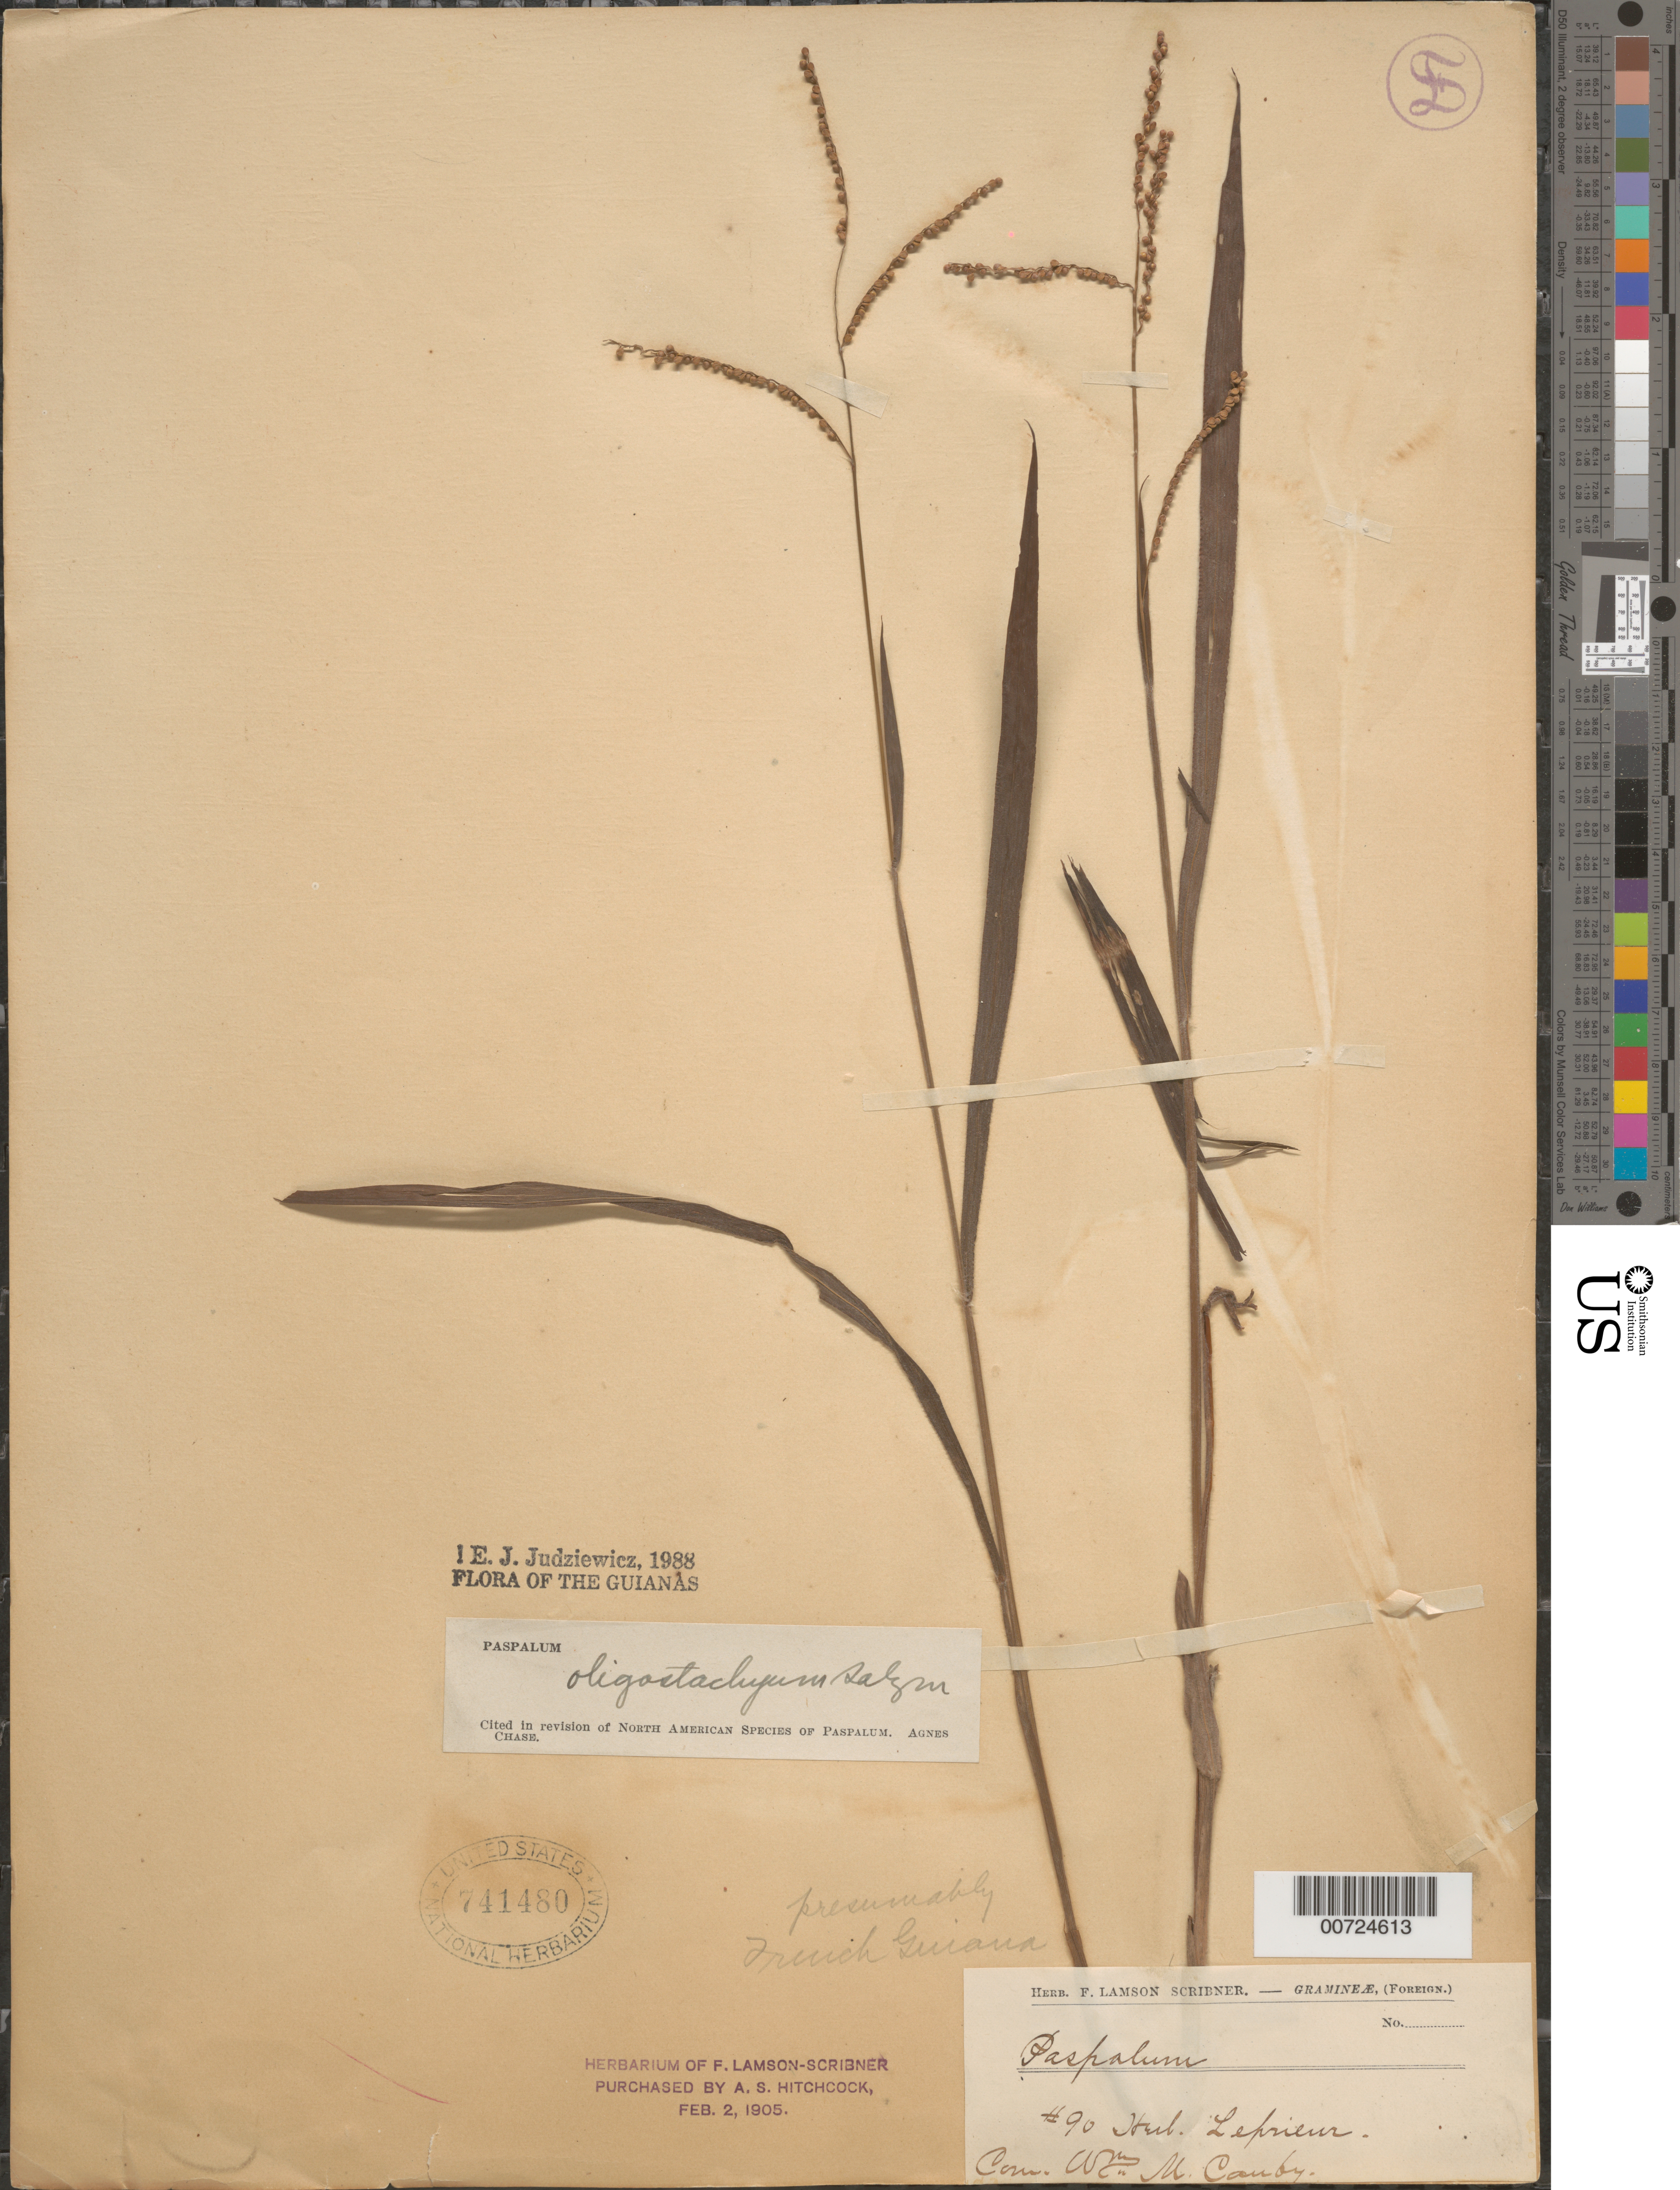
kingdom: Plantae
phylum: Tracheophyta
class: Liliopsida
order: Poales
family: Poaceae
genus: Paspalum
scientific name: Paspalum oligostachyum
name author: Salzm. ex Steud.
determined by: Judziewicz, E. J.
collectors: F. M. R. Leprieur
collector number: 90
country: French Guiana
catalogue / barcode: US 741480